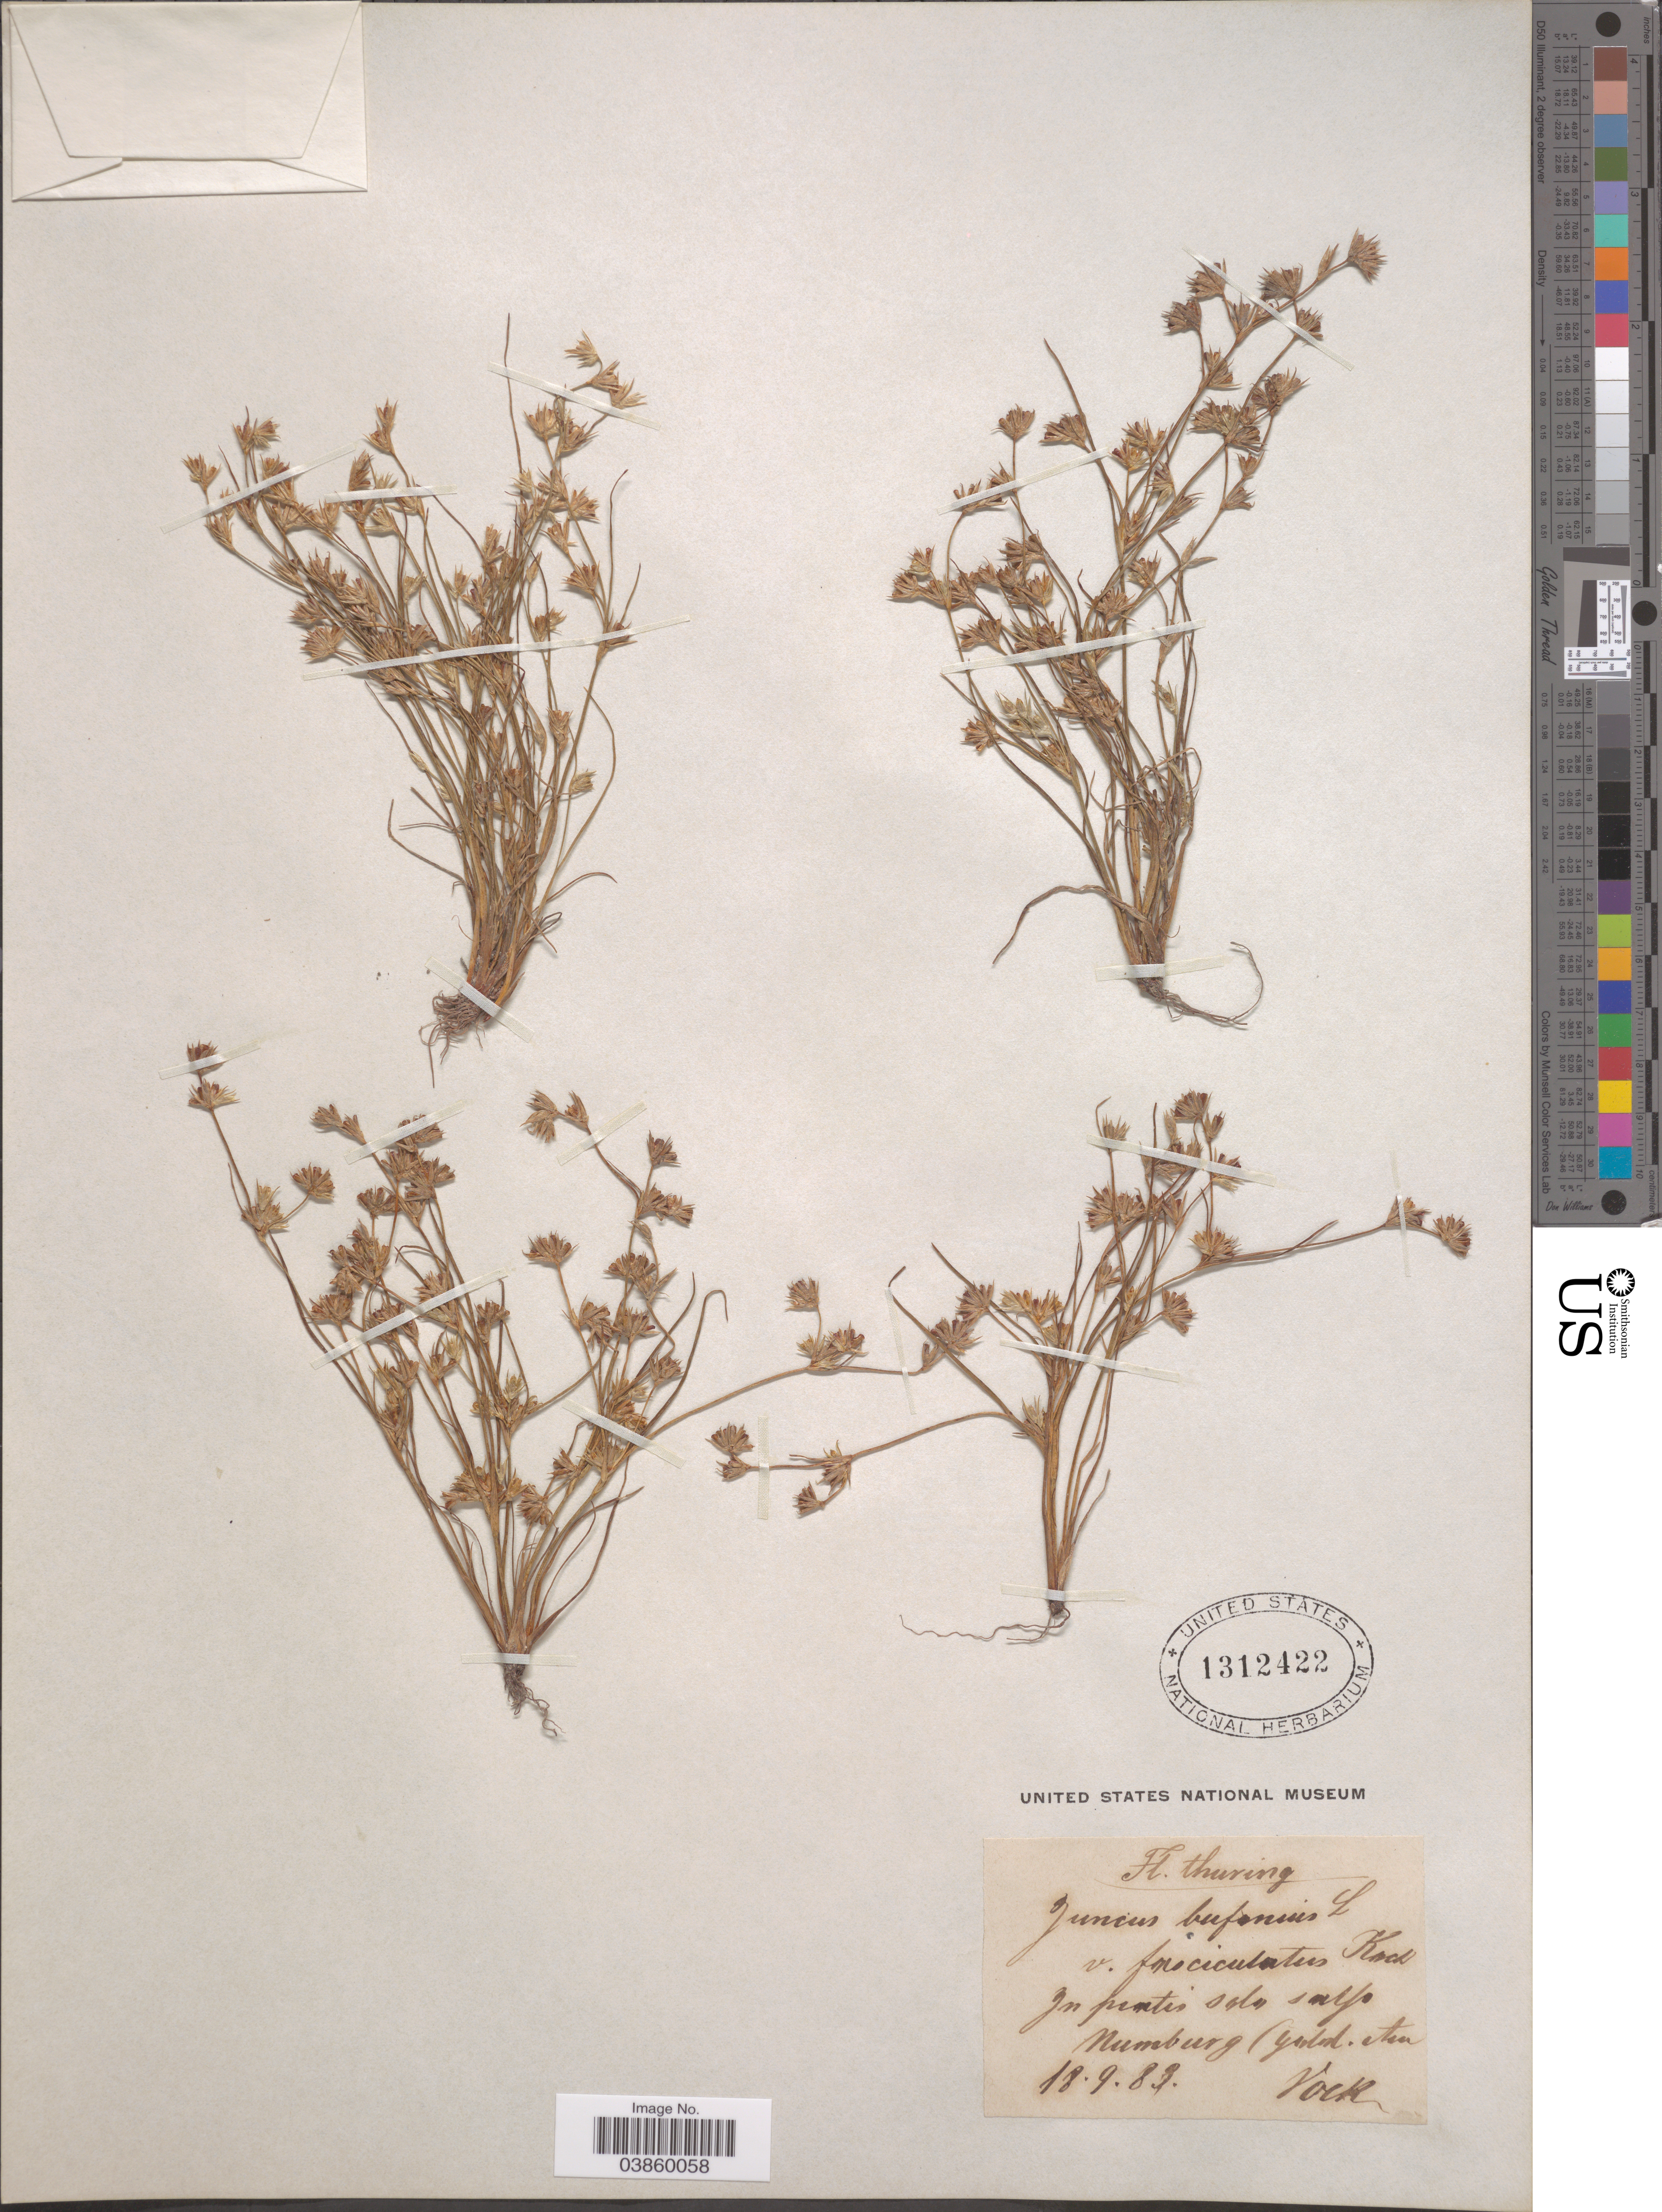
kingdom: Plantae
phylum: Tracheophyta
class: Liliopsida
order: Poales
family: Juncaceae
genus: Juncus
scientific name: Juncus bufonius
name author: L.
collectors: Vock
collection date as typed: Transcribed d/m/y: 18/9/83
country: Germany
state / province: Thuringia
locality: Thuring. In pratis sala salfo Numburg (Gold. Am) [interpreted].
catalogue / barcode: US 1312422